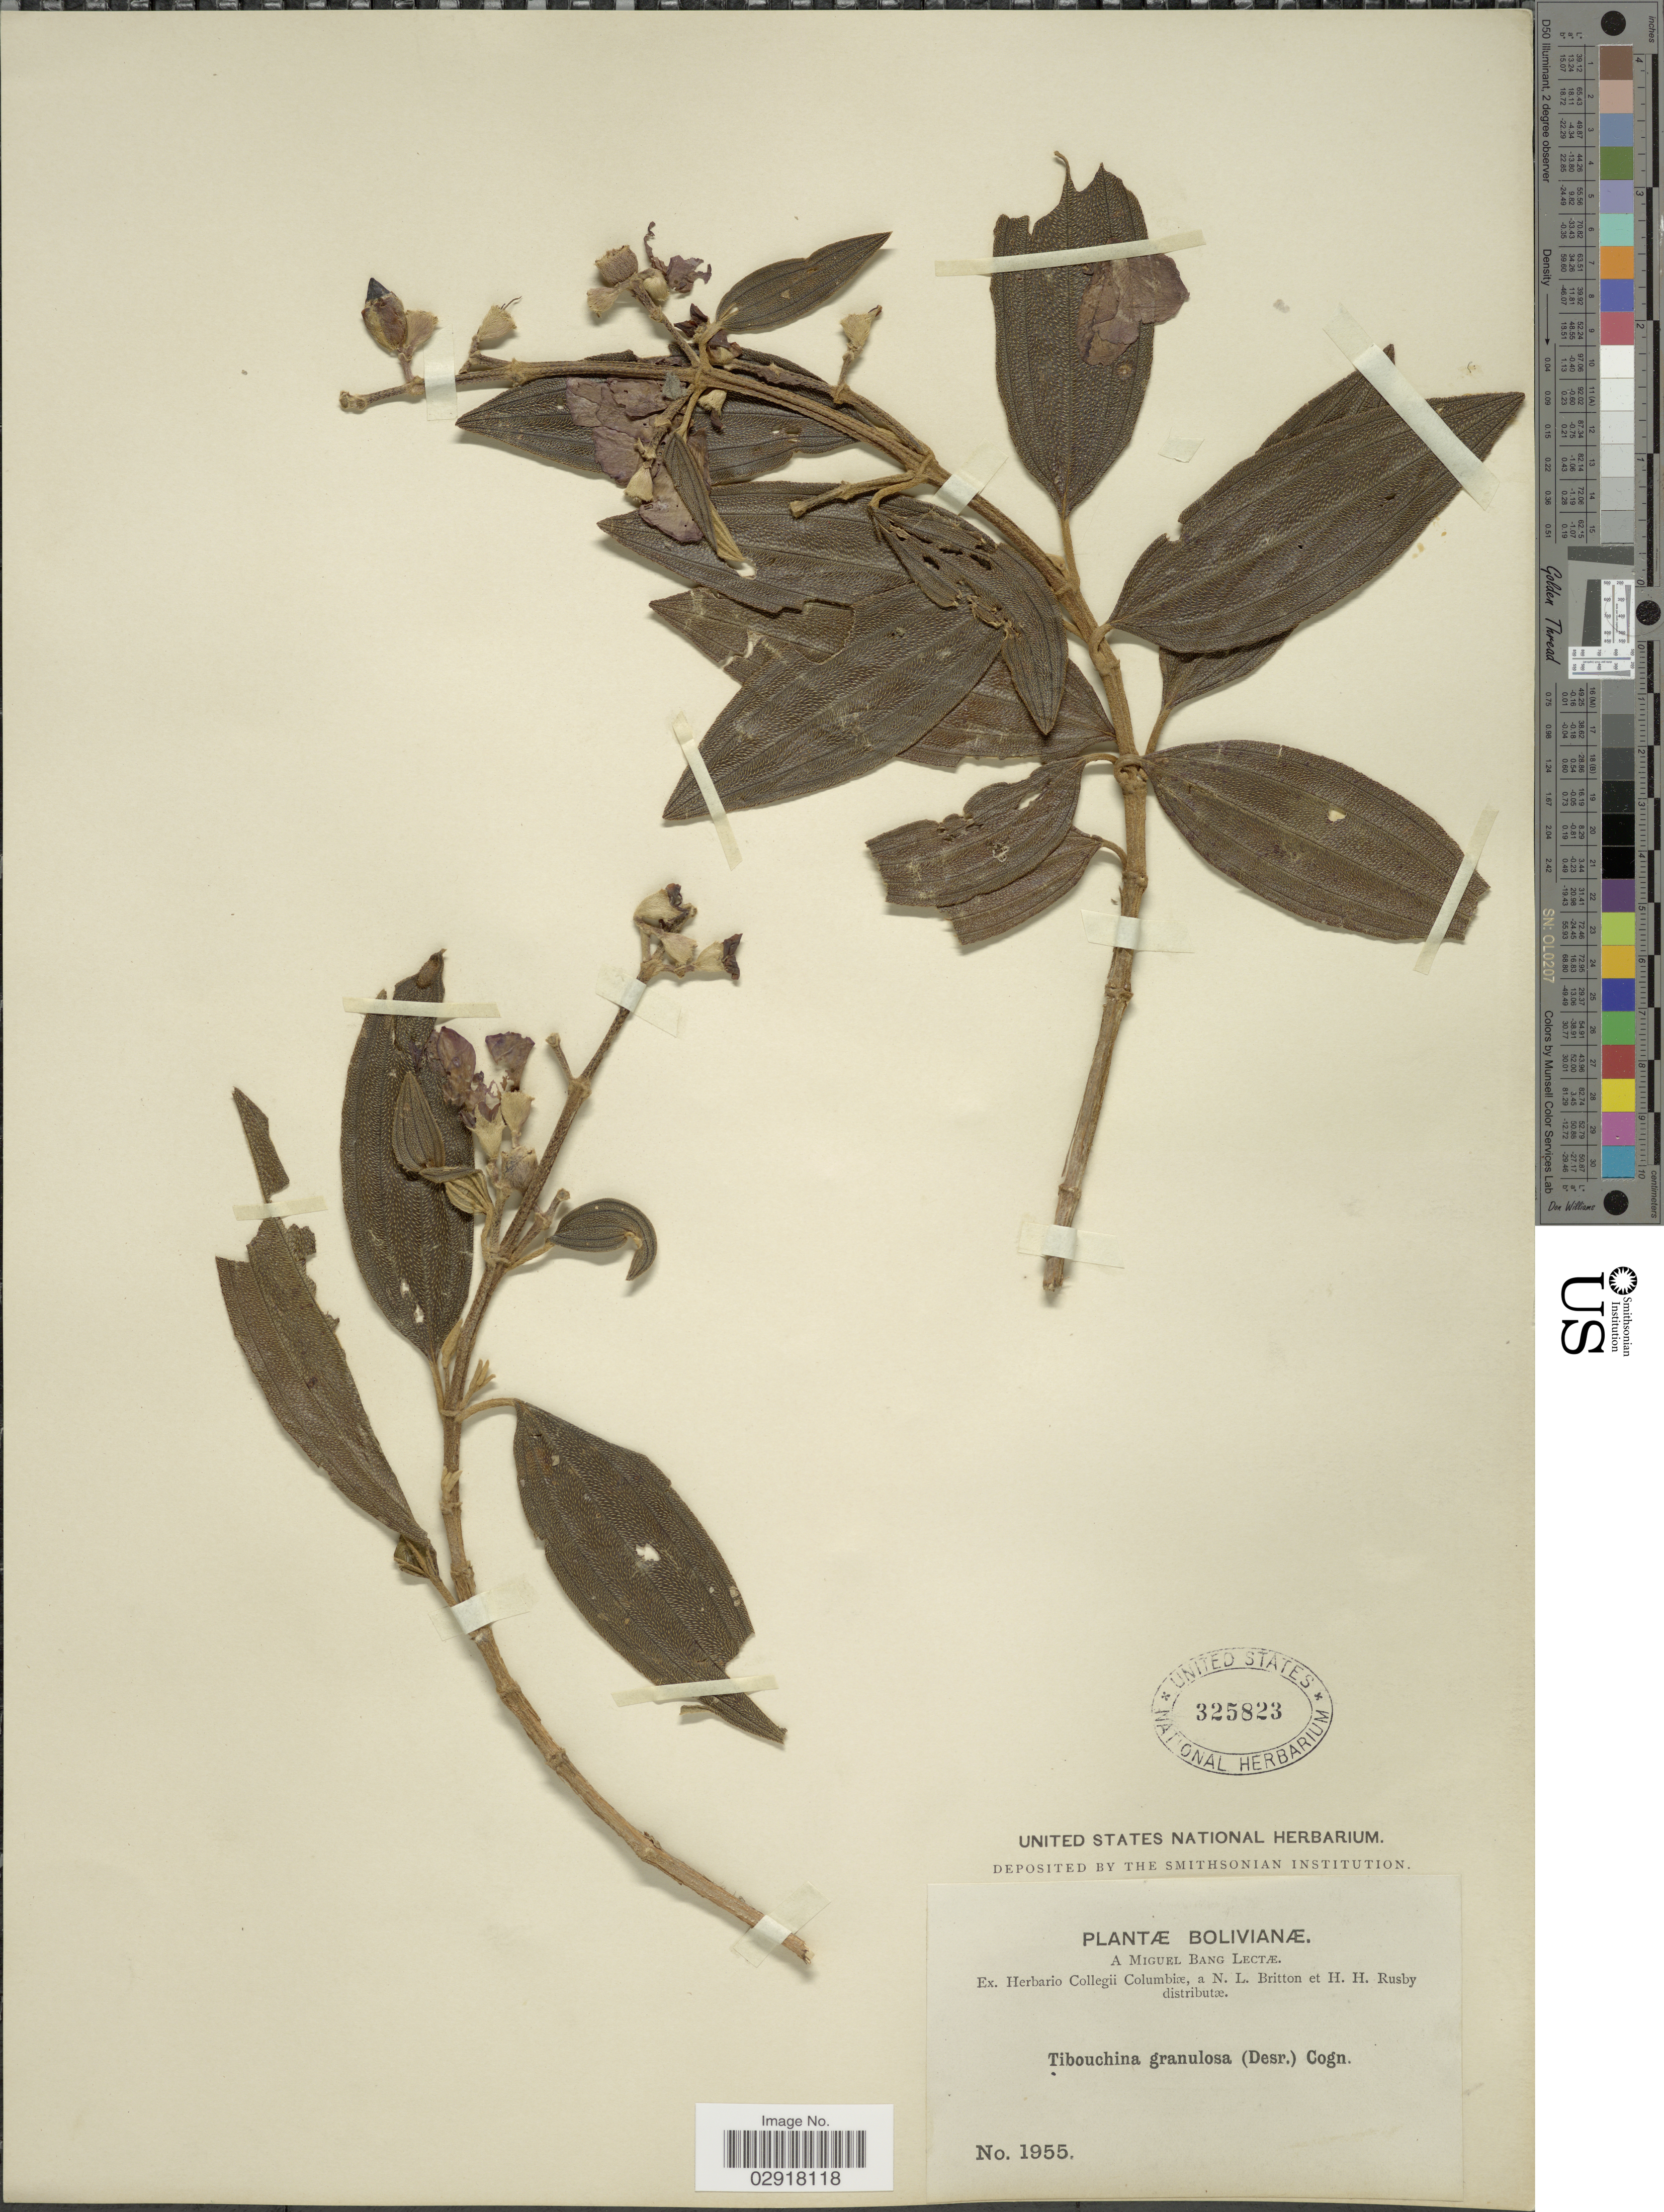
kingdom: Plantae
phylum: Tracheophyta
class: Magnoliopsida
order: Myrtales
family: Melastomataceae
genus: Pleroma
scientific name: Pleroma granulosum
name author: (Desr.) D. Don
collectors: M. Bang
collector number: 1955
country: Bolivia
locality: Bolivianæ.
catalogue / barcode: US 325823